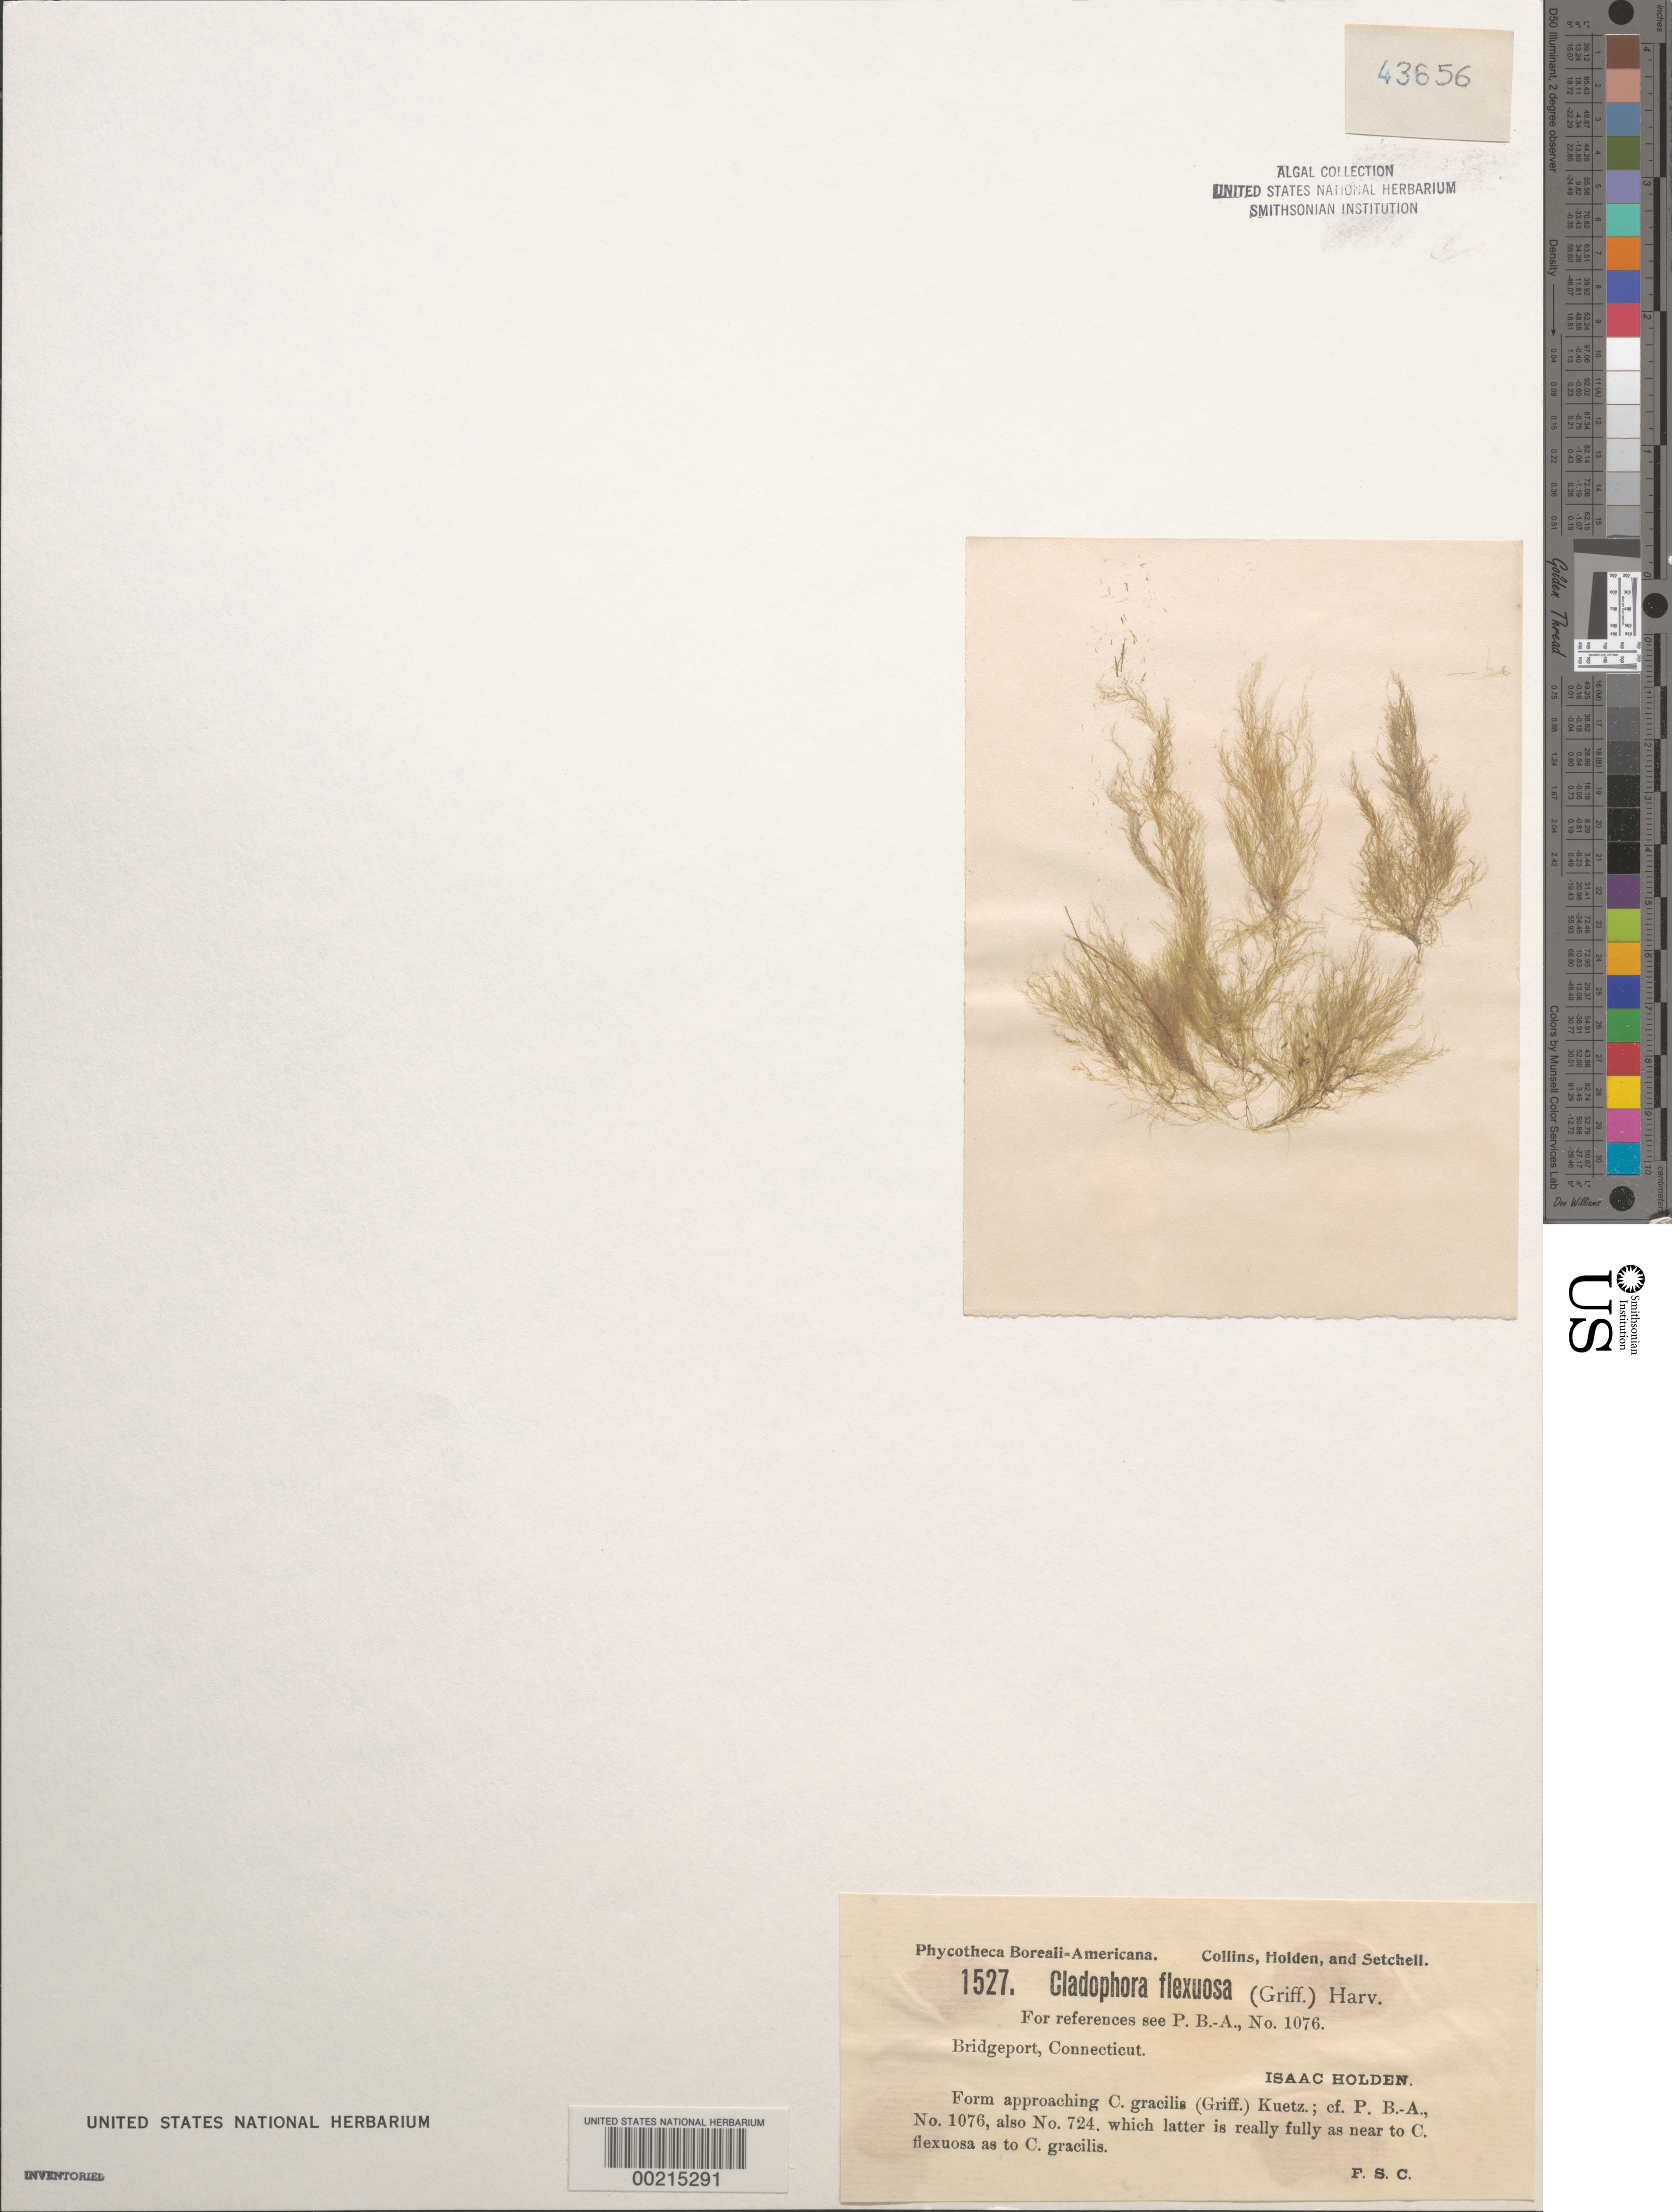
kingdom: Plantae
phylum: Chlorophyta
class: Ulvophyceae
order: Cladophorales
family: Cladophoraceae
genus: Cladophora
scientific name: Cladophora flexuosa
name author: (O.F. Muell.) Kütz.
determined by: Collins, Frank S.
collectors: I. Holden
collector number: PB-A 1527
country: United States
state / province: Connecticut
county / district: Fairfield County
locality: Bridgeport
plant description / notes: Collins, Holden & Setchell, Phycotheca Boreali-Americana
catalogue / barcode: US 43656